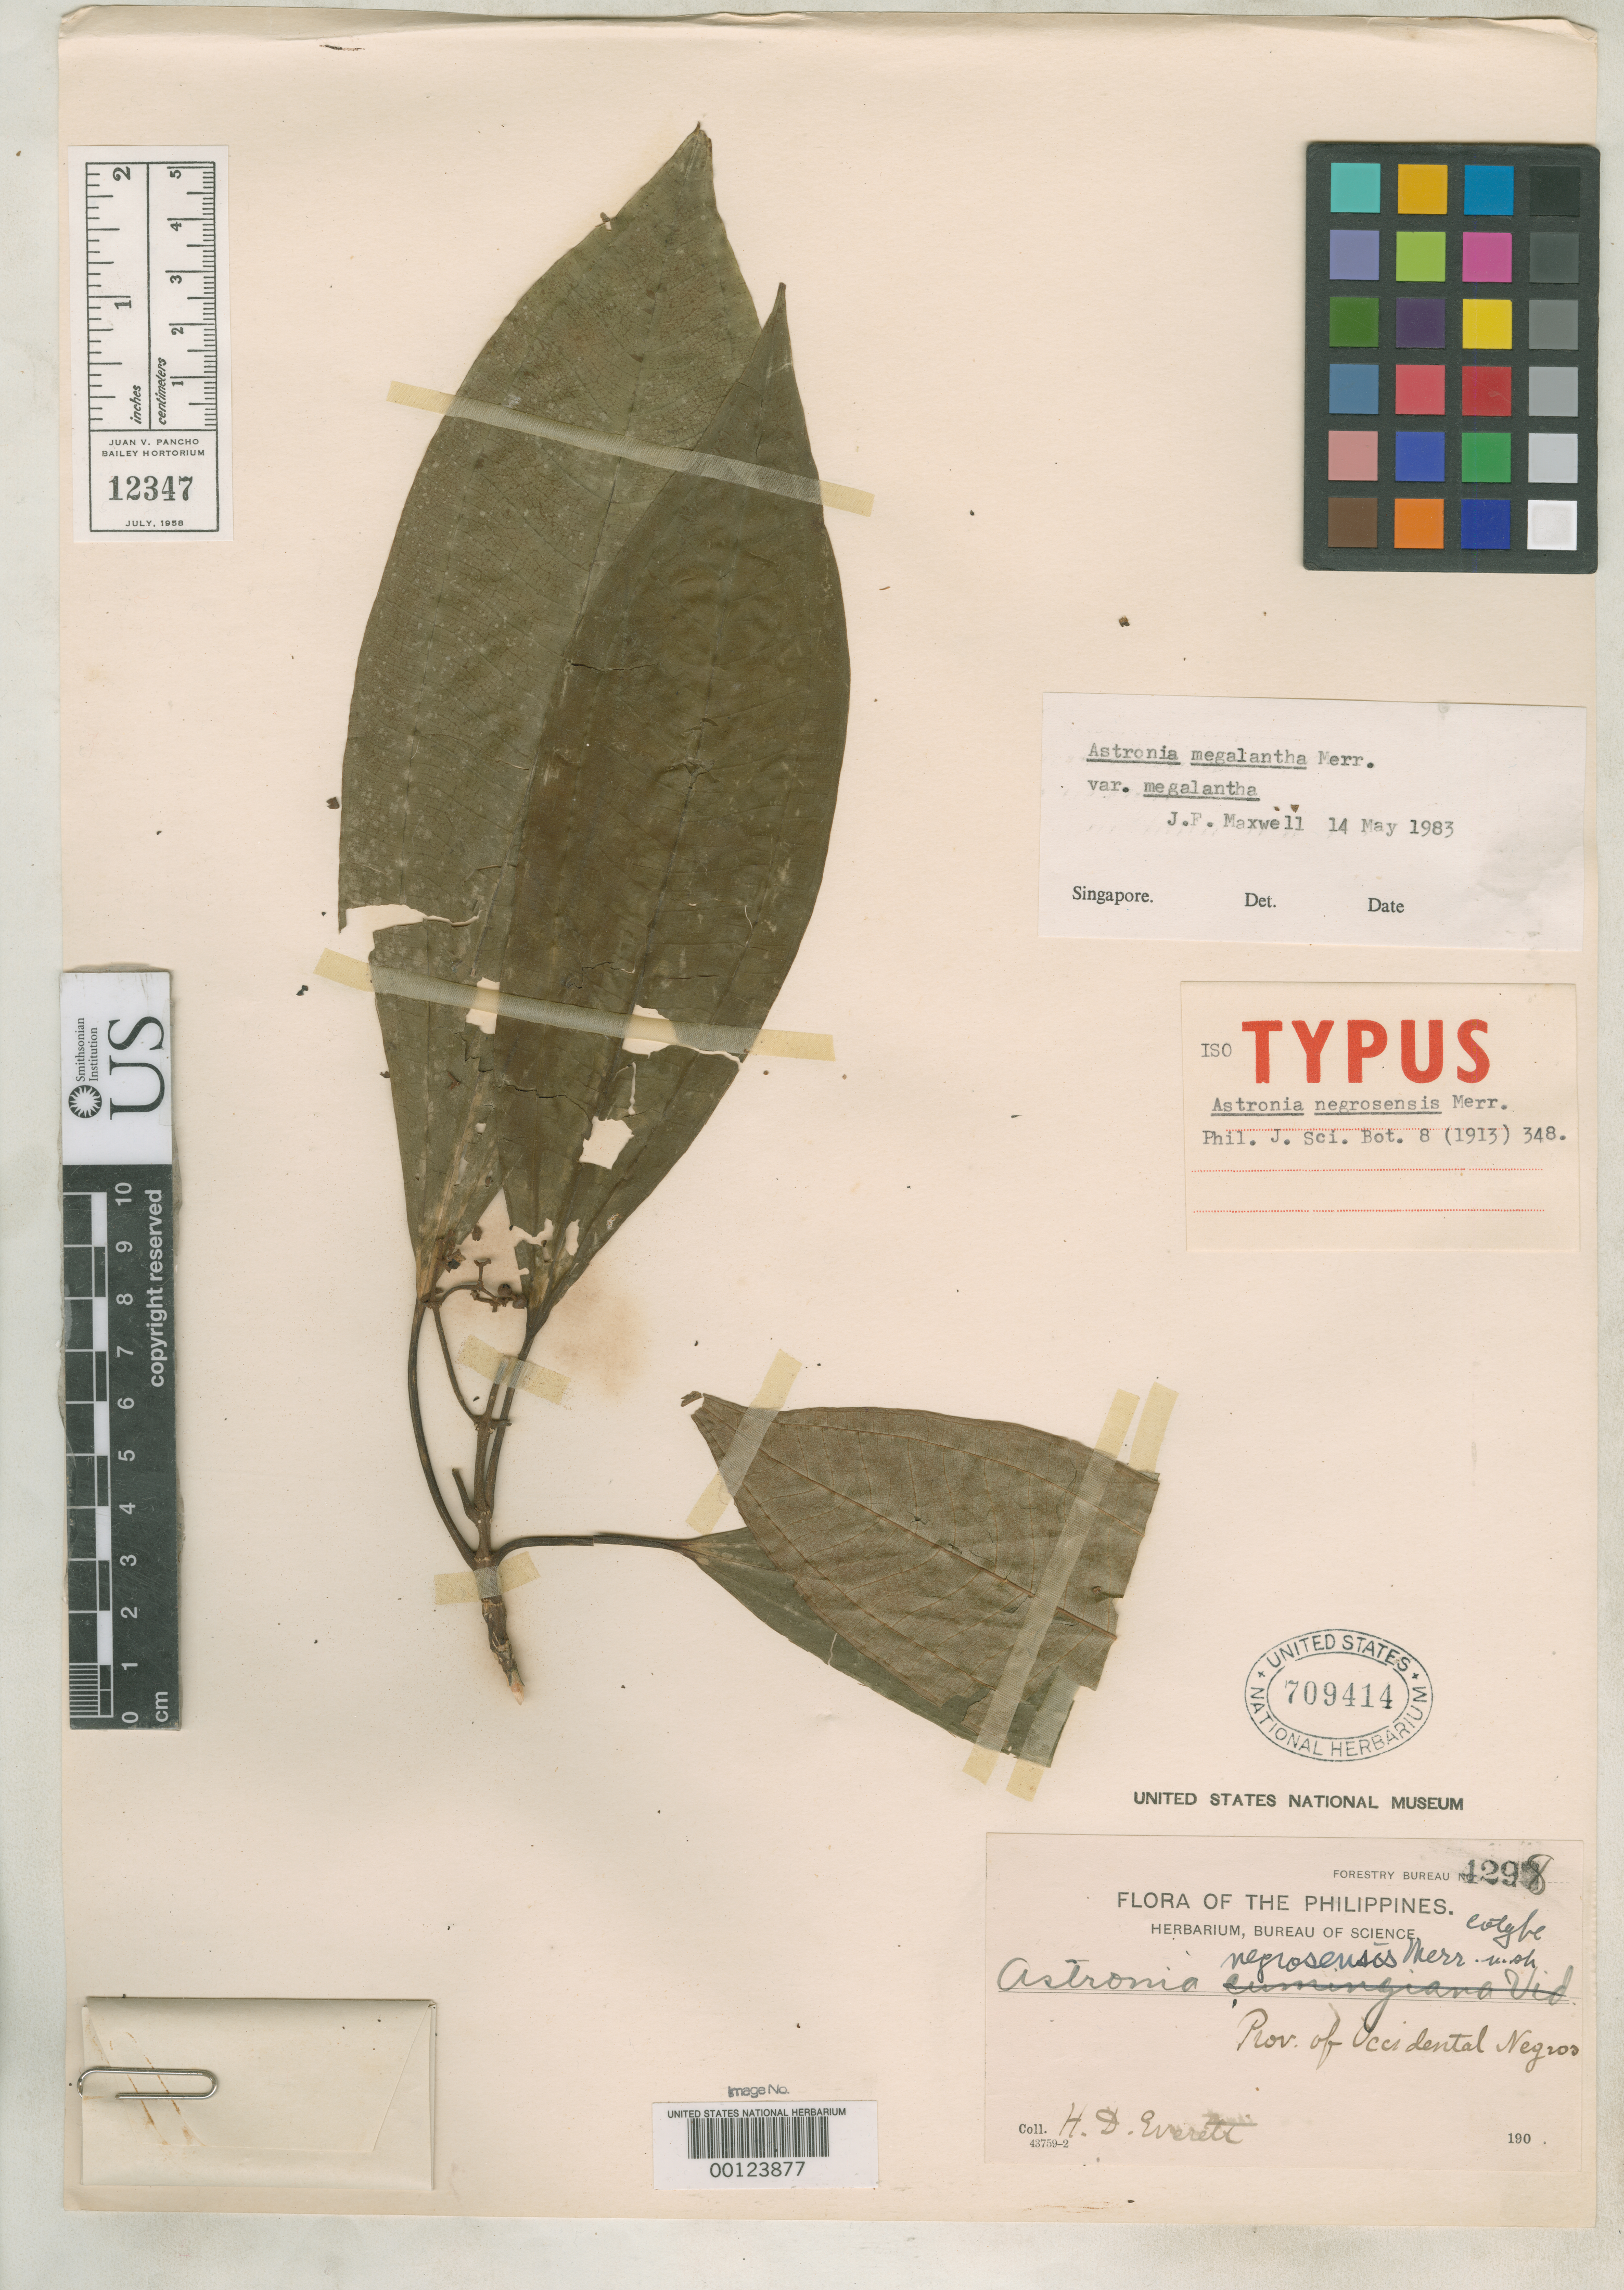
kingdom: Plantae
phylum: Tracheophyta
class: Magnoliopsida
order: Myrtales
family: Melastomataceae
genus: Astronia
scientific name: Astronia negrosensis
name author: Merr.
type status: Isotype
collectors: H. Everett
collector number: For. Bur. 4298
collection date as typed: Jun 1906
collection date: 1906-06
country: Philippines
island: Negros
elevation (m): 150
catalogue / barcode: US 709414